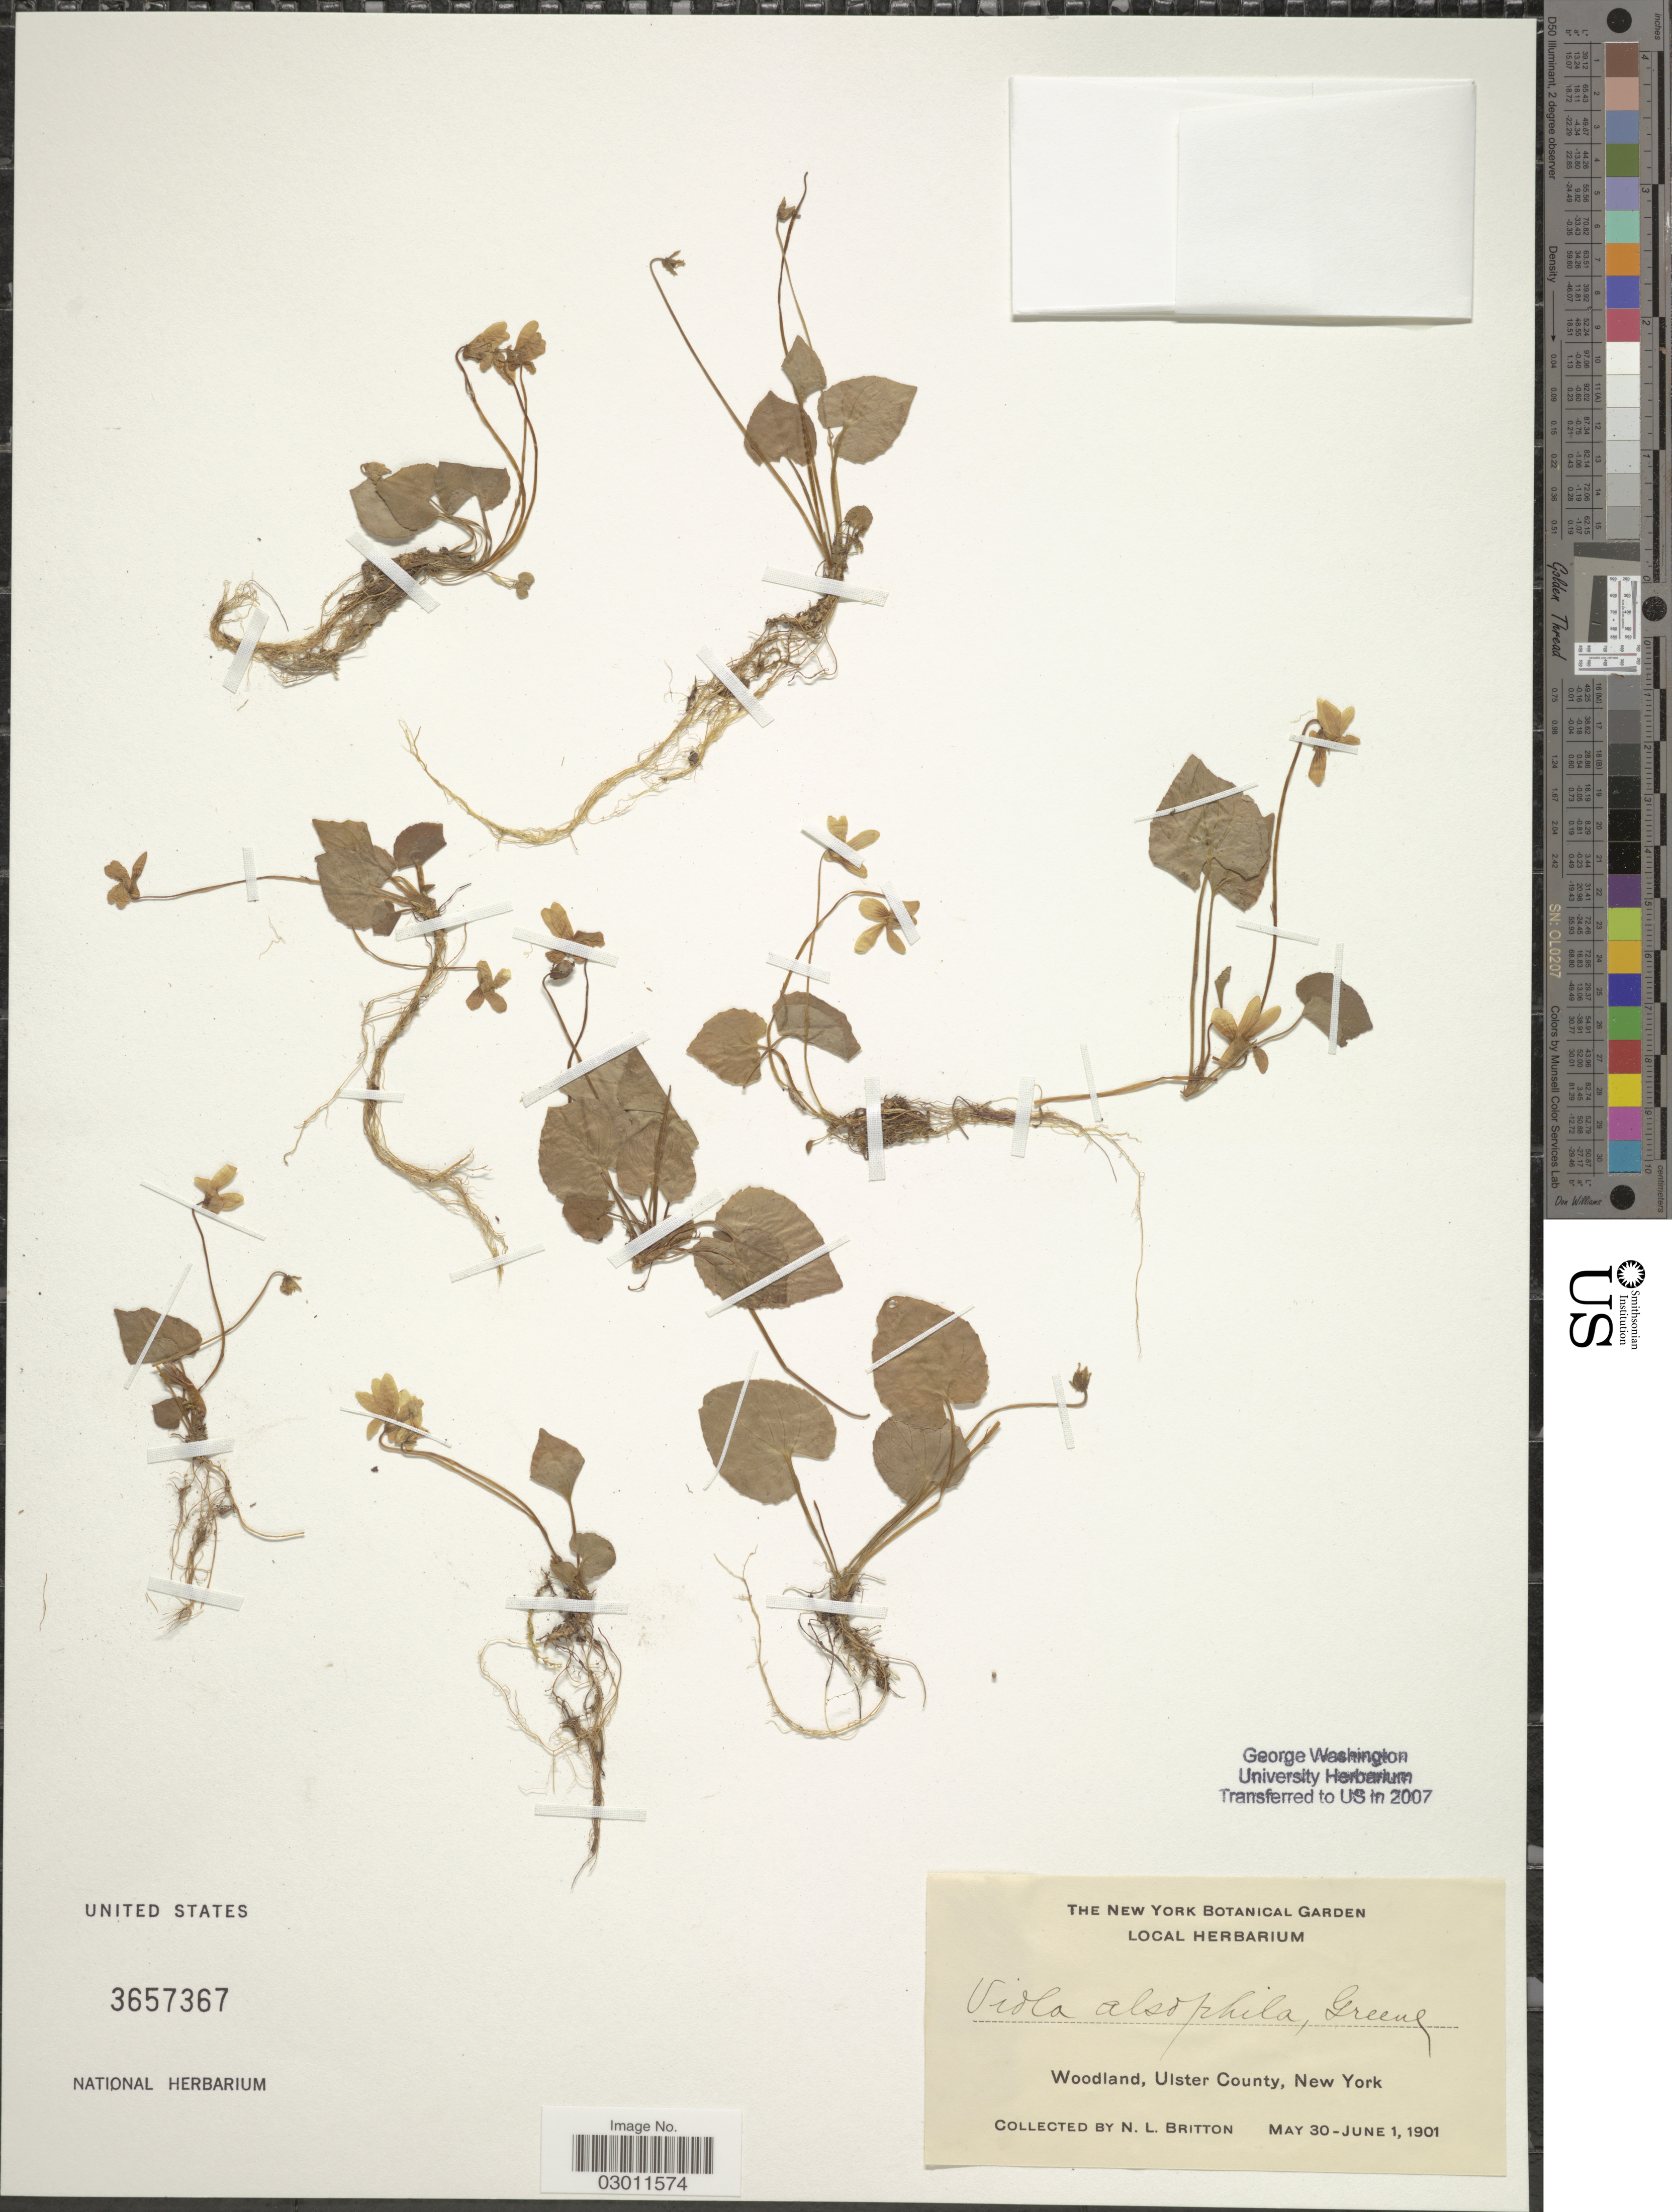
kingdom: Plantae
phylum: Tracheophyta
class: Magnoliopsida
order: Malpighiales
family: Violaceae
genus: Viola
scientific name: Viola alsophila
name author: Greene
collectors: N. Britton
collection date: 1901-05-30/1901-06-01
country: United States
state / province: New York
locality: Woodland, Ulster County.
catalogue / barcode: US 3657367